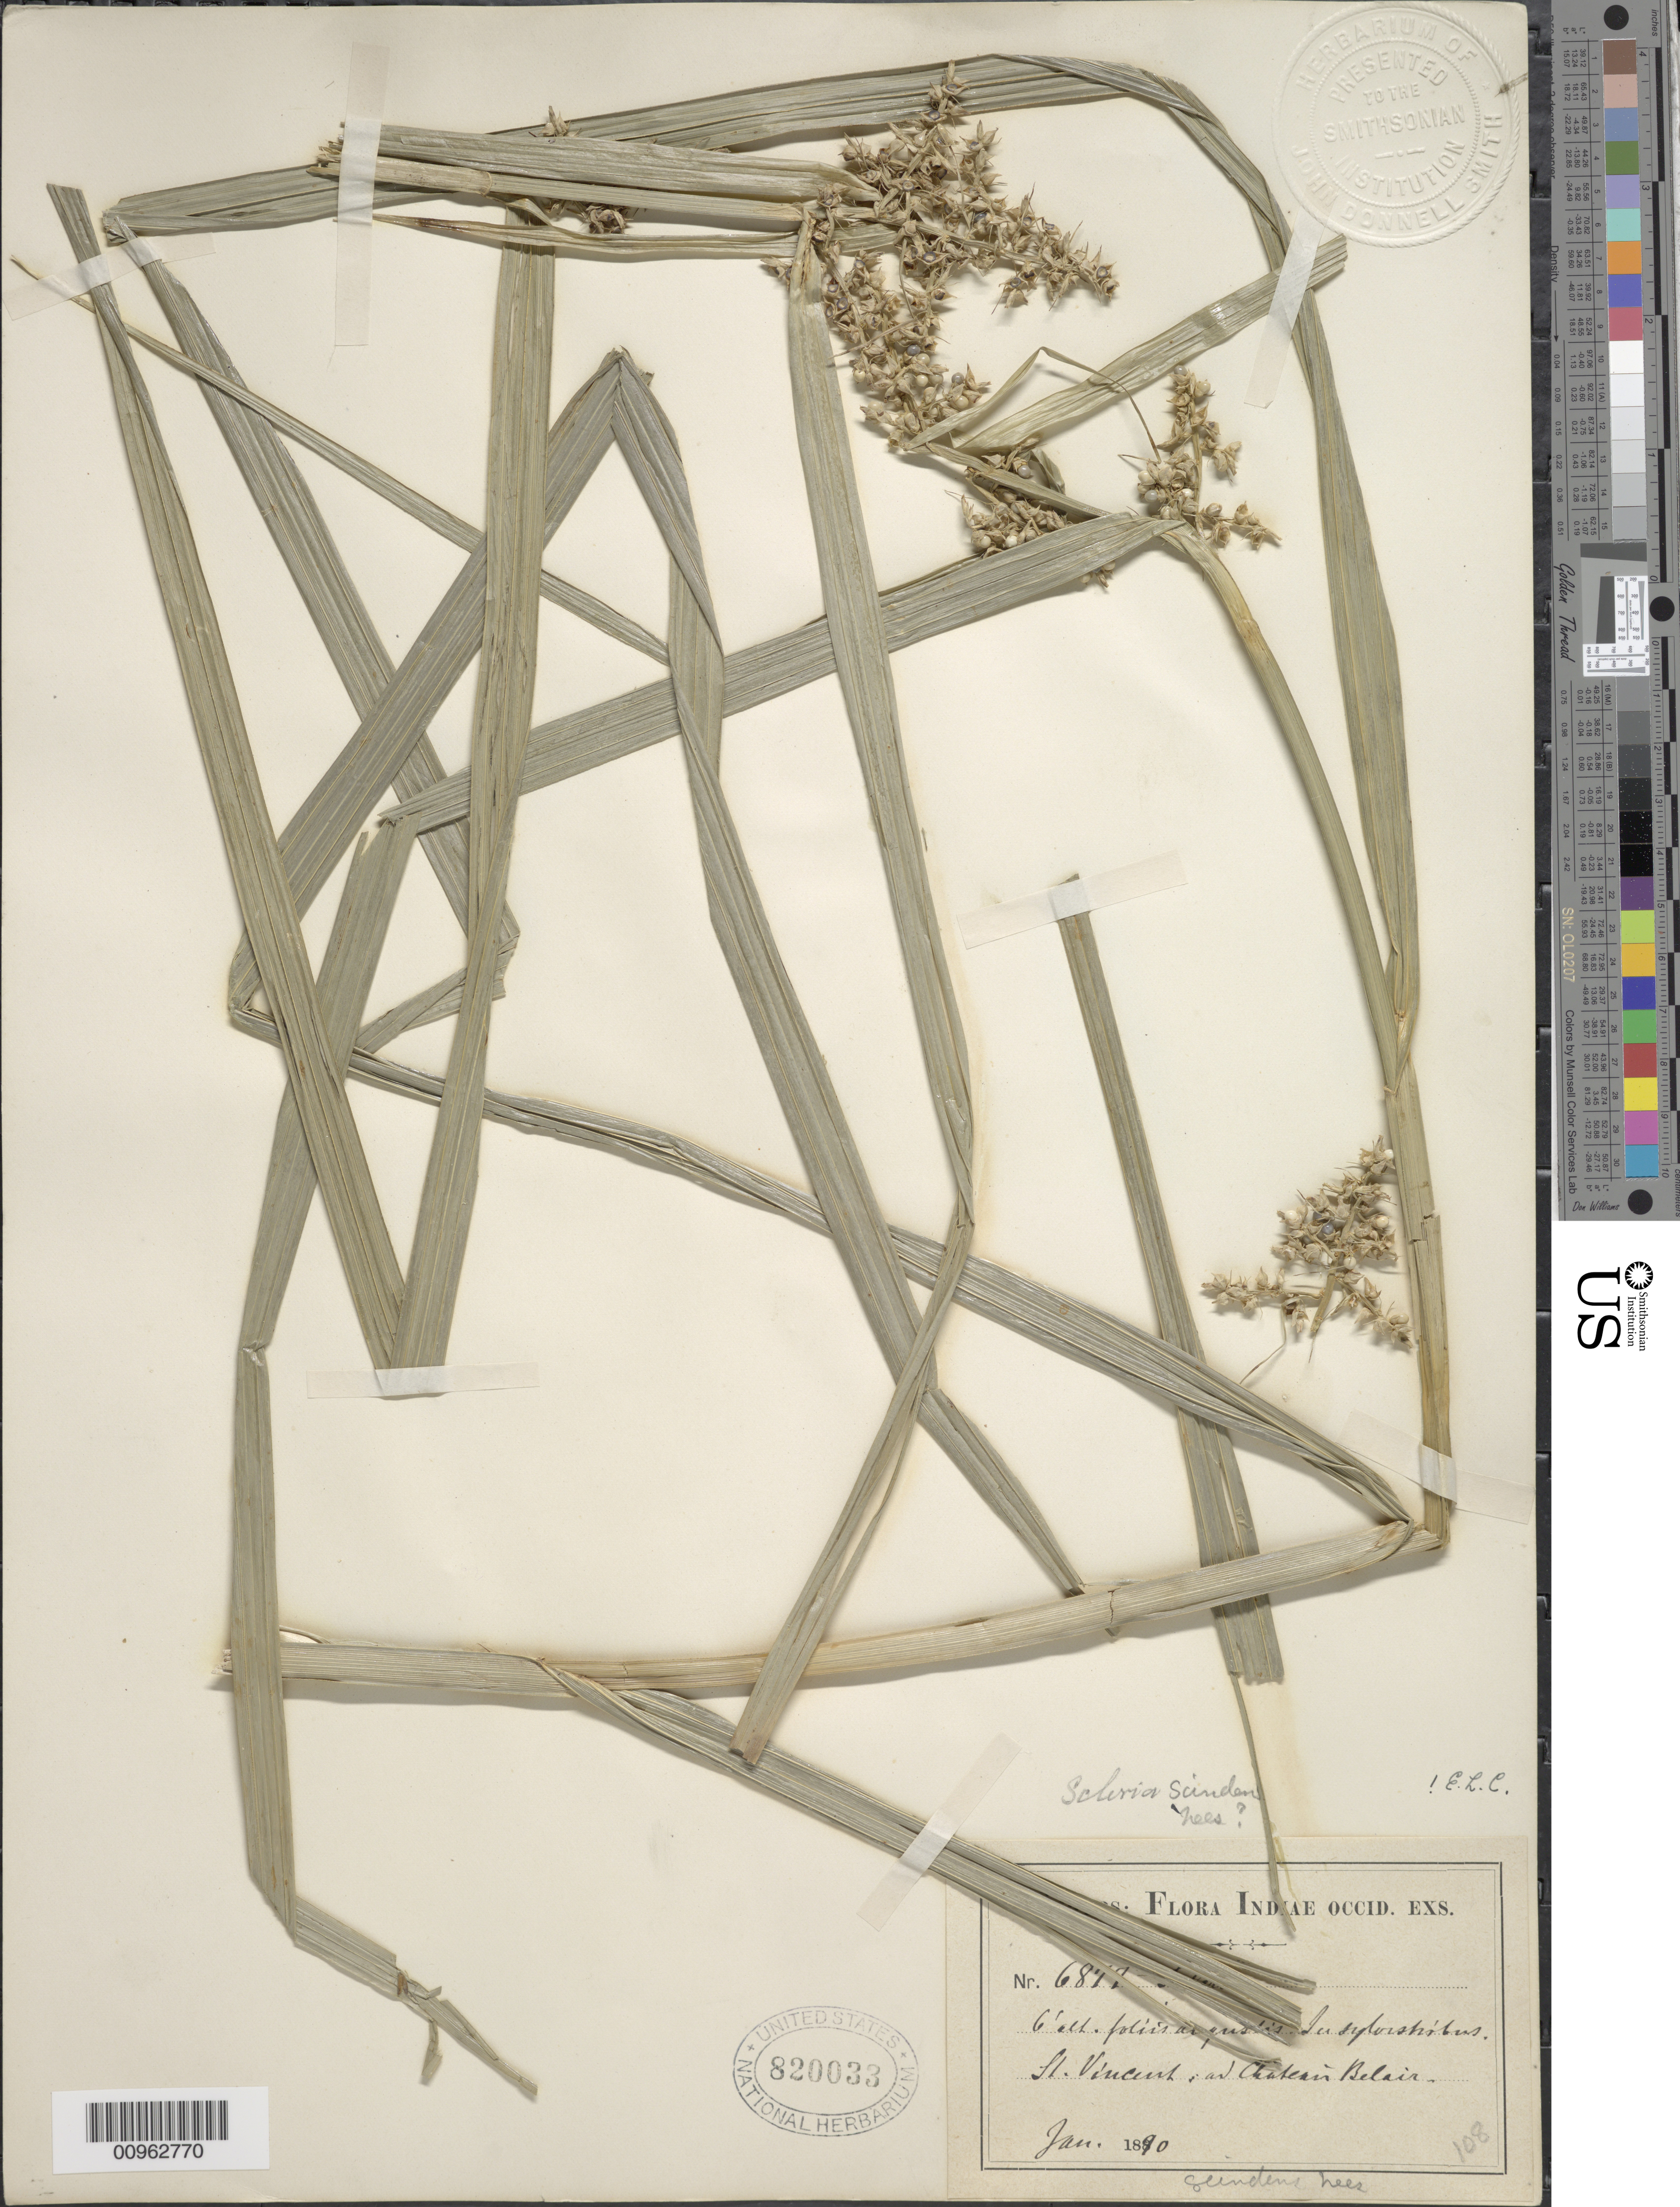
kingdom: Plantae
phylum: Tracheophyta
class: Liliopsida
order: Poales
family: Cyperaceae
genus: Scleria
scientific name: Scleria chlorantha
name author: Boeckeler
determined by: Strong, Mark T., (BOT), Smithsonian Institution - National Museum of Natural History (UNITED STATES)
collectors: H. F. A. von Eggers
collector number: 6877A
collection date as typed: Jan 1890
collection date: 1890-01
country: St. Vincent - Grenadines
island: St. Vincent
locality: Ad Chateau Belair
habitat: In sylvistribus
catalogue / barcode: US 820033